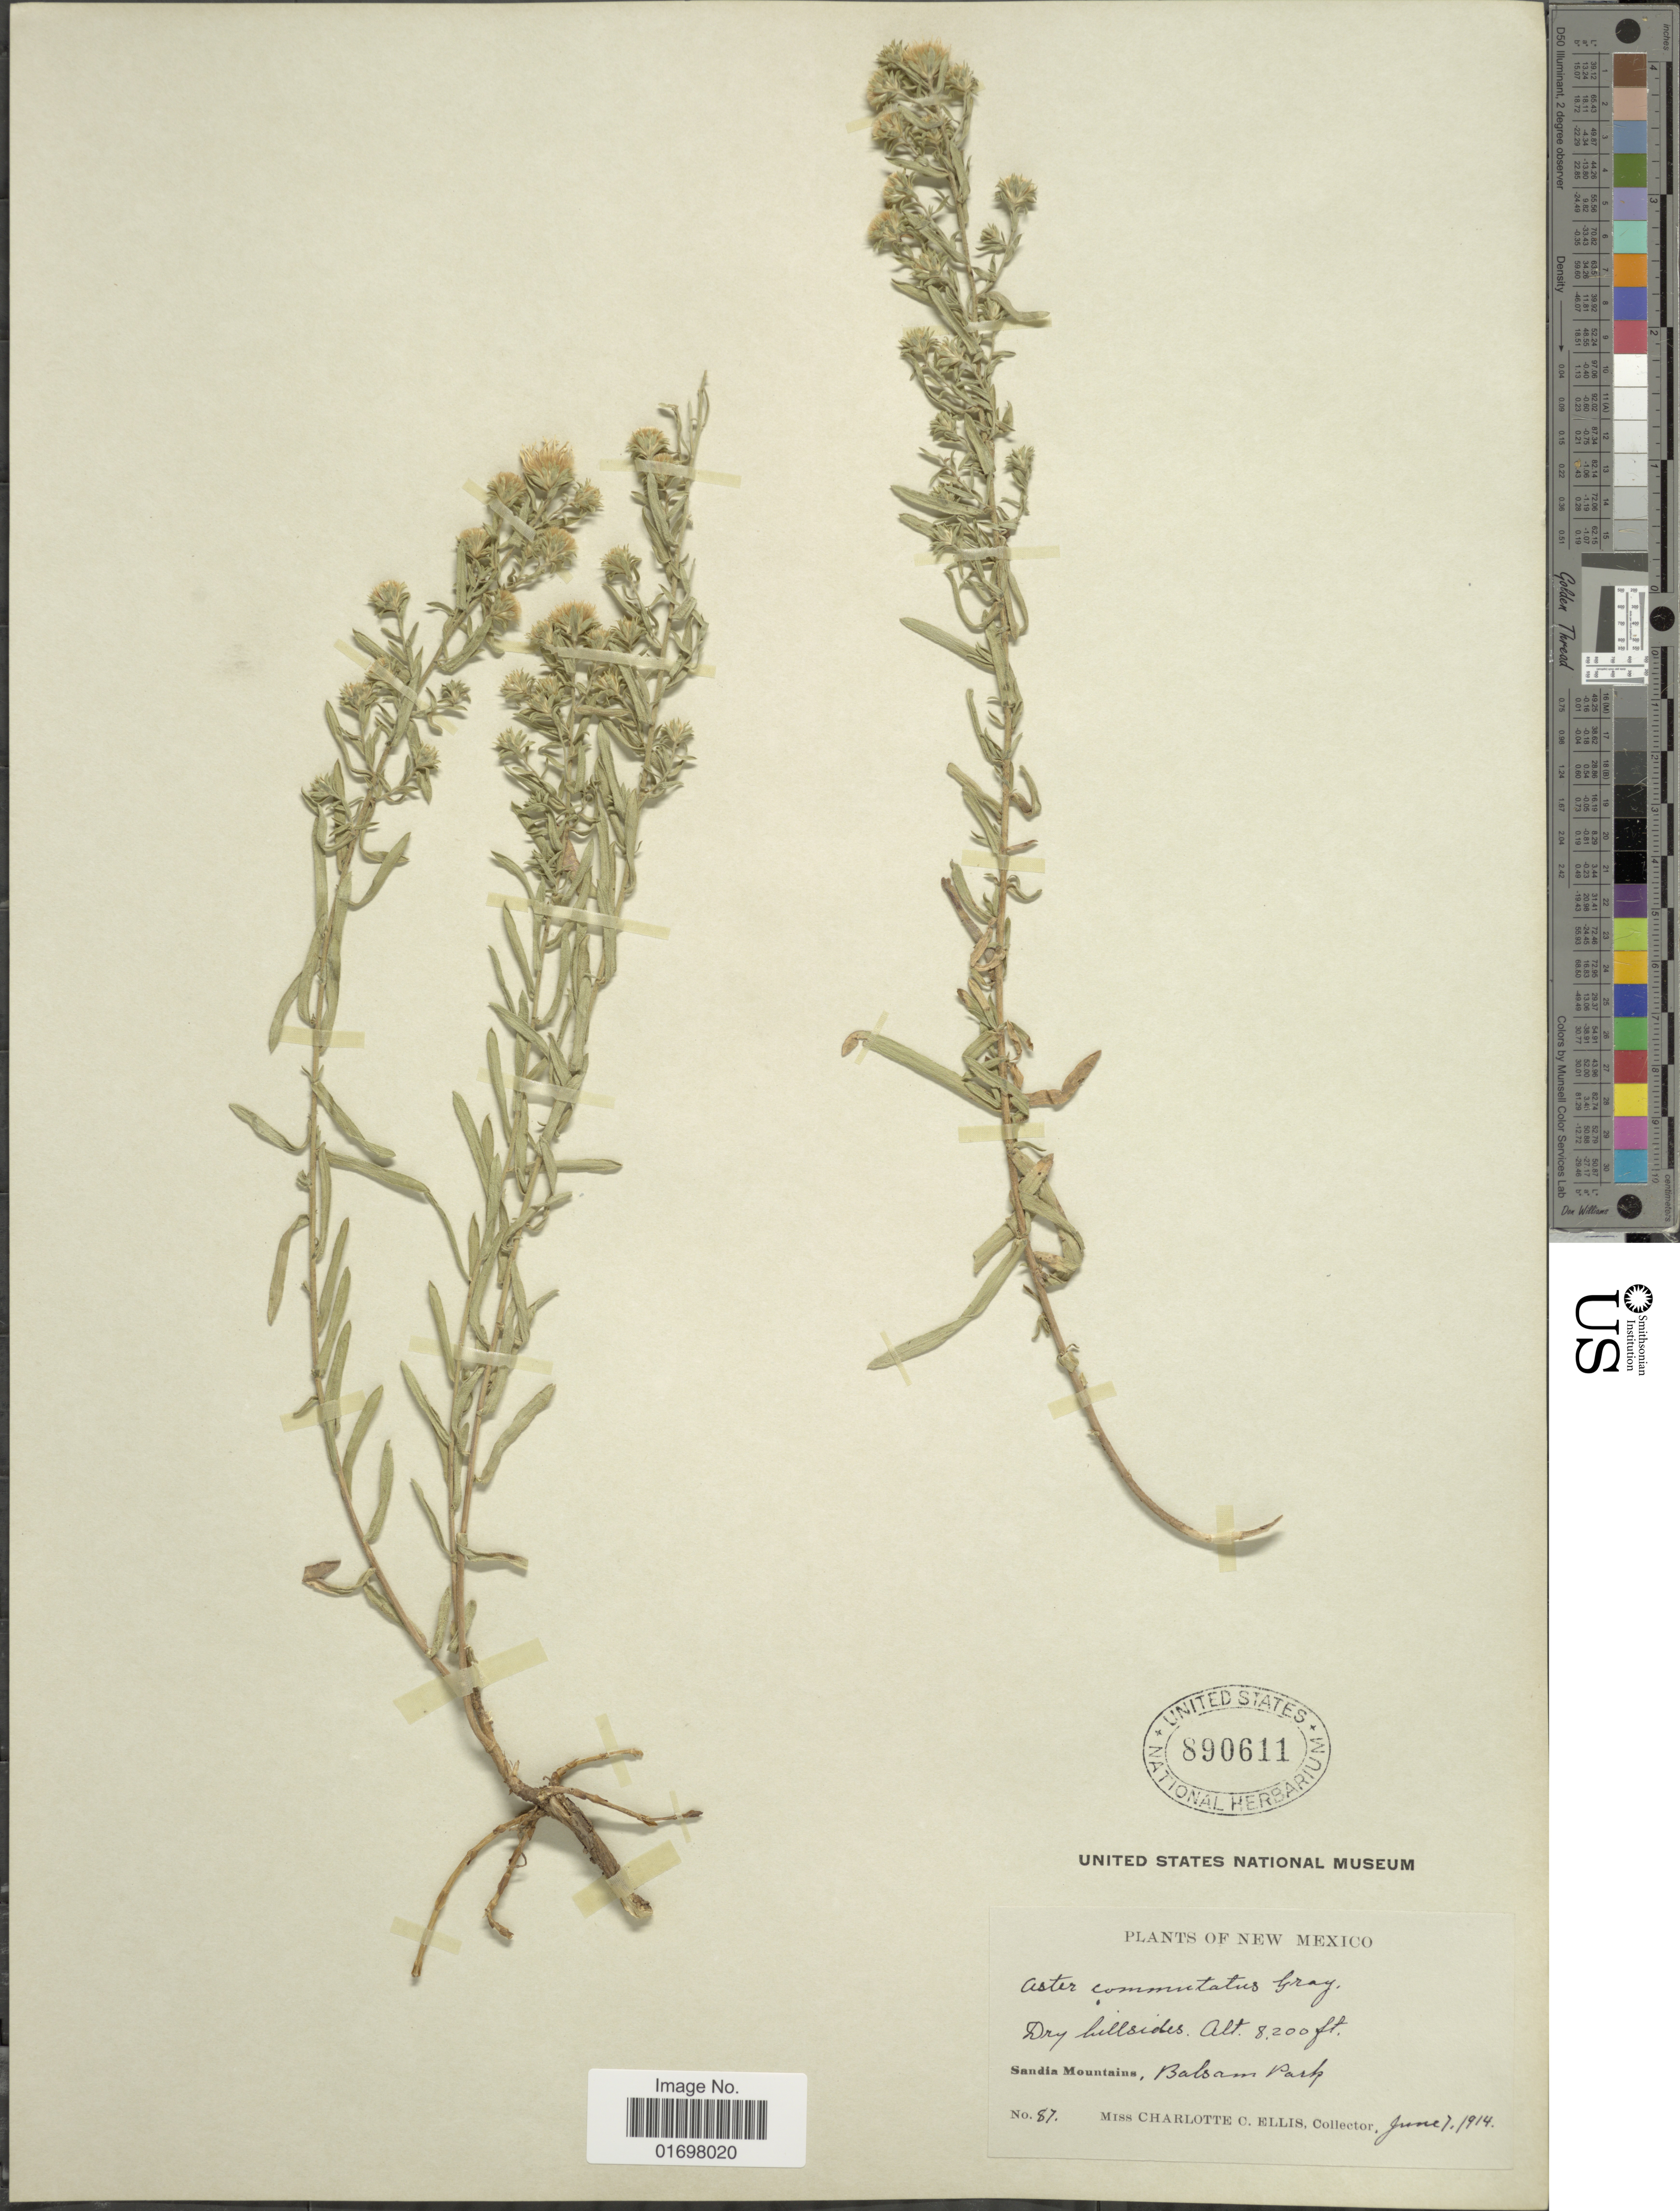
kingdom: Plantae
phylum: Tracheophyta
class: Magnoliopsida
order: Asterales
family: Asteraceae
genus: Symphyotrichum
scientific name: Symphyotrichum falcatum var. commutatum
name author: (Torr. & A. Gray) G.L. Nesom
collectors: C. C. Ellis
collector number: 87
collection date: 1914-06-07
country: United States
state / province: New Mexico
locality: Sandia Mountains, Balsam Park.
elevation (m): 2499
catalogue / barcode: US 890611